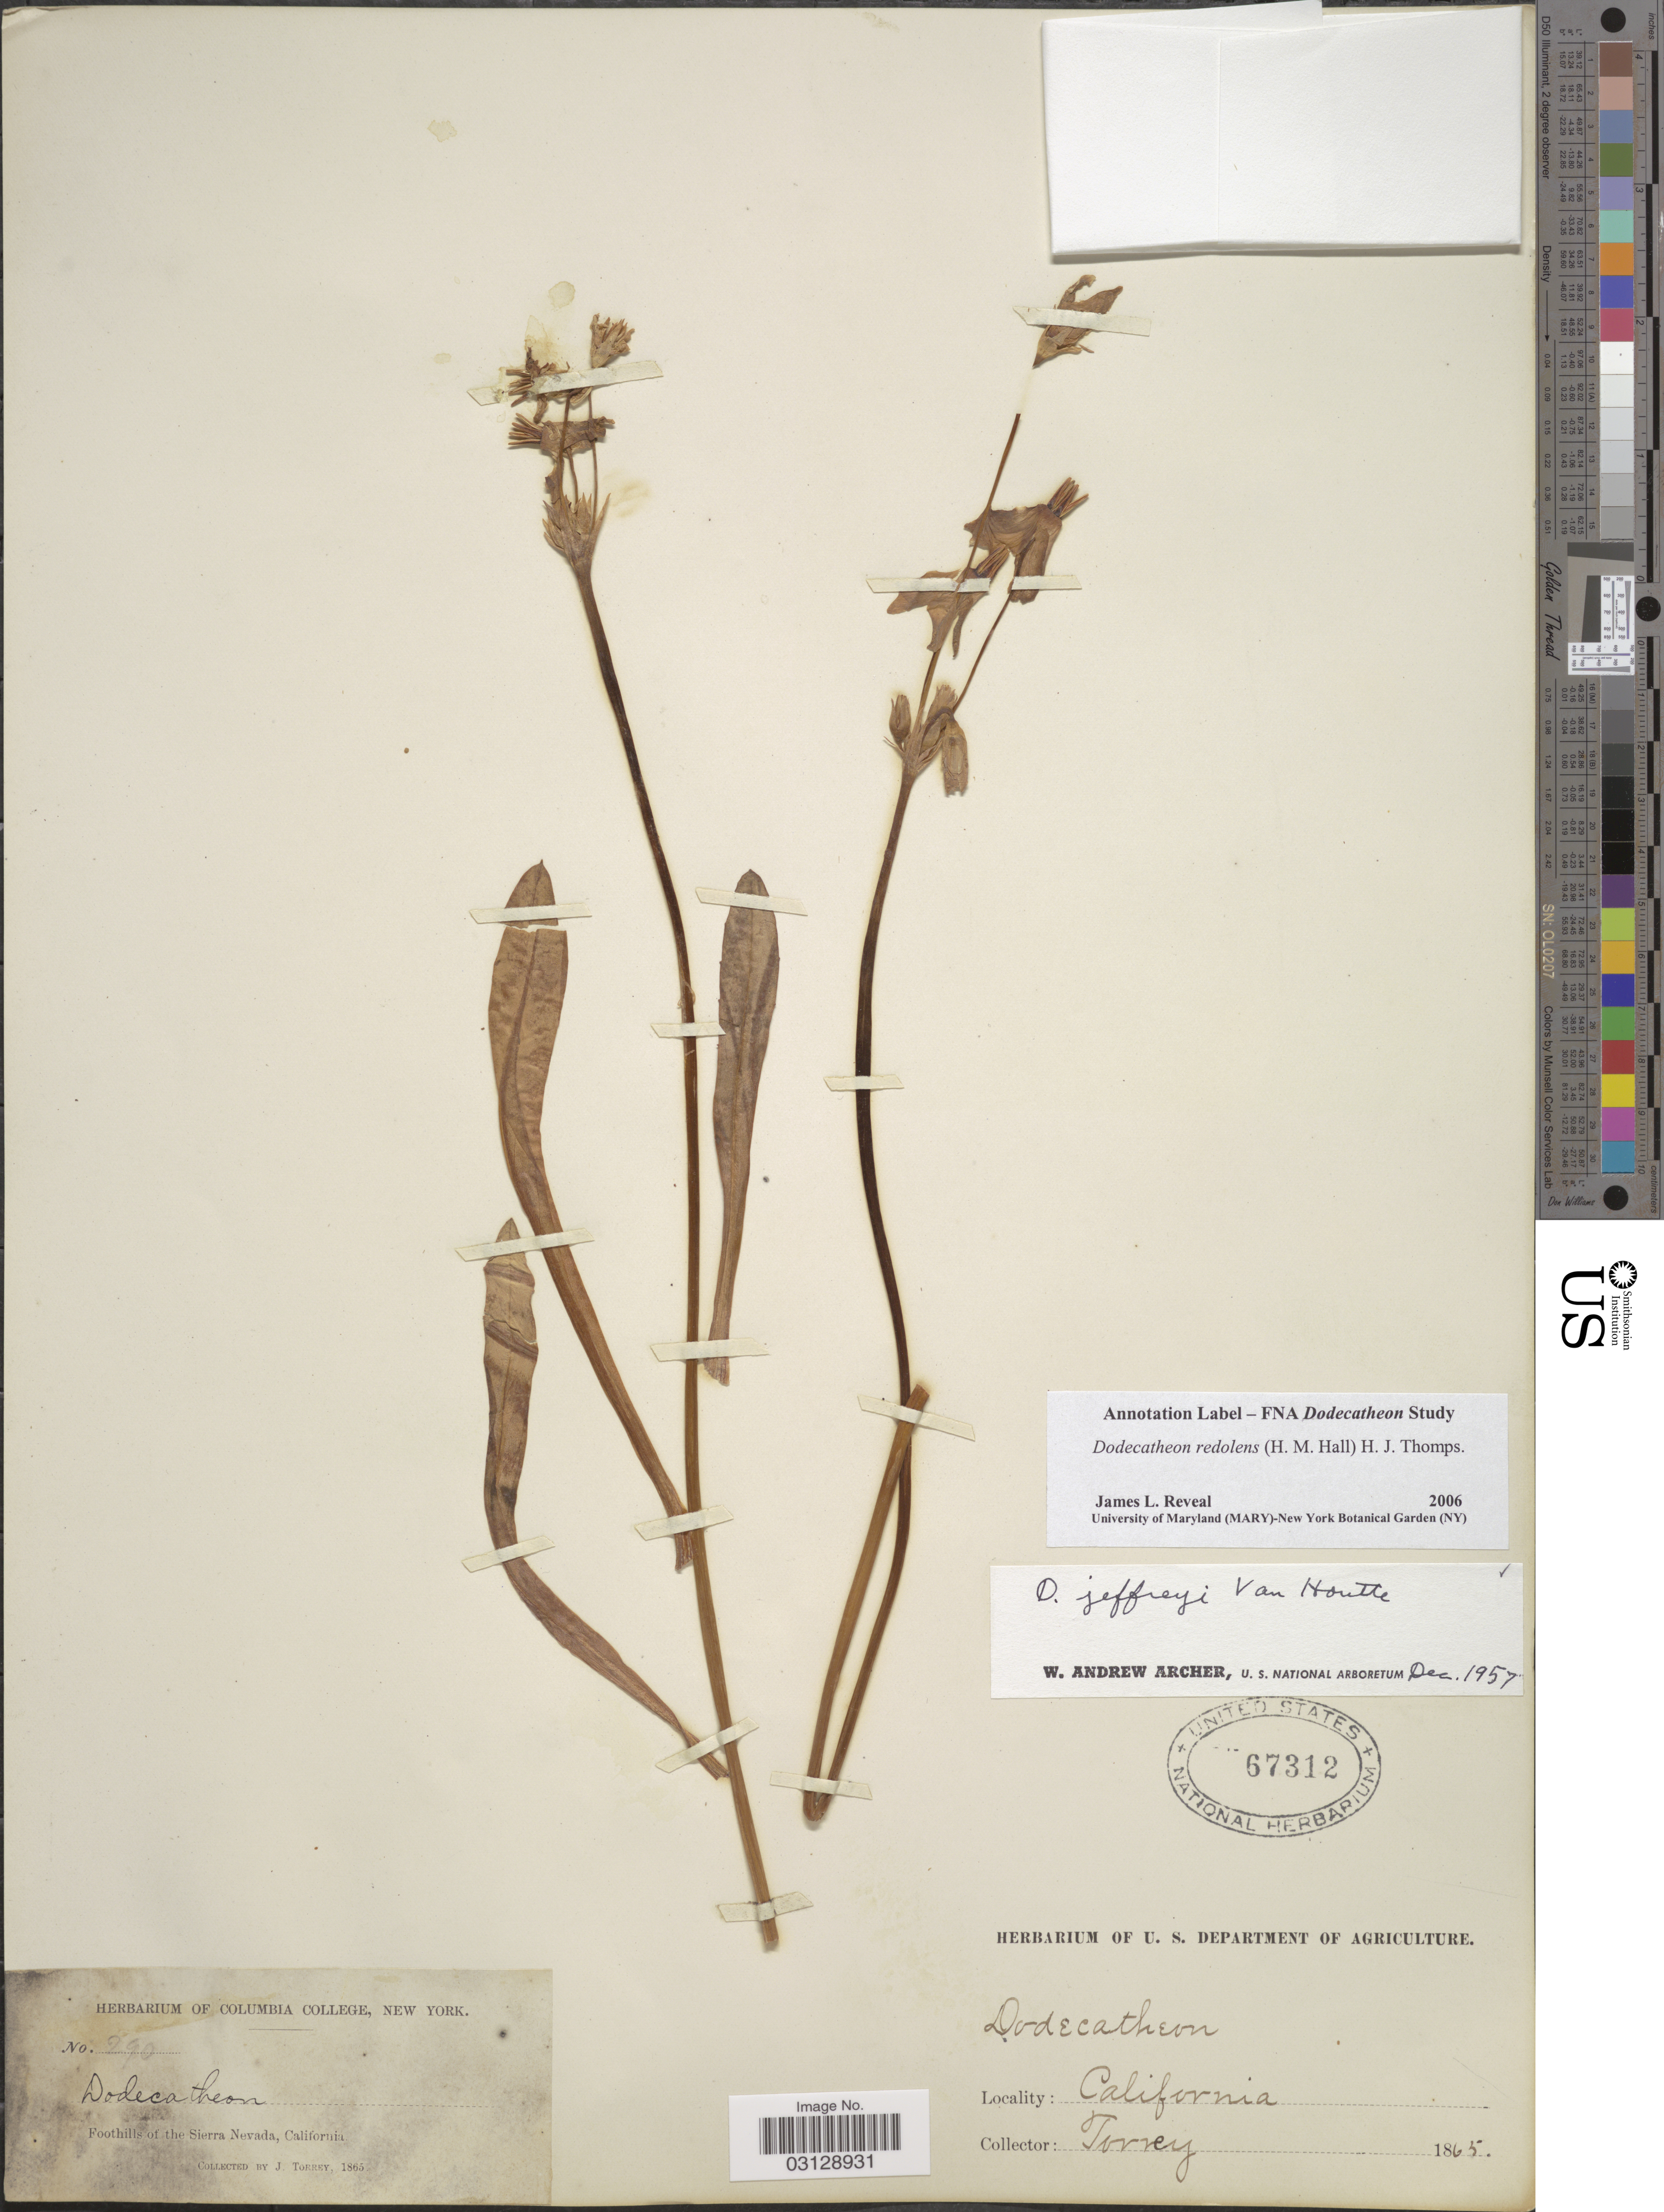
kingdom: Plantae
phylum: Tracheophyta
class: Magnoliopsida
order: Ericales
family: Primulaceae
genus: Dodecatheon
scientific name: Dodecatheon redolens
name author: (H.M. Hall) H.J. Thomps.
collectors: J. Torrey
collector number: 290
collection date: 1865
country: United States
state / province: California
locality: Foothills of the Sierra Nevada.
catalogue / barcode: US 67312